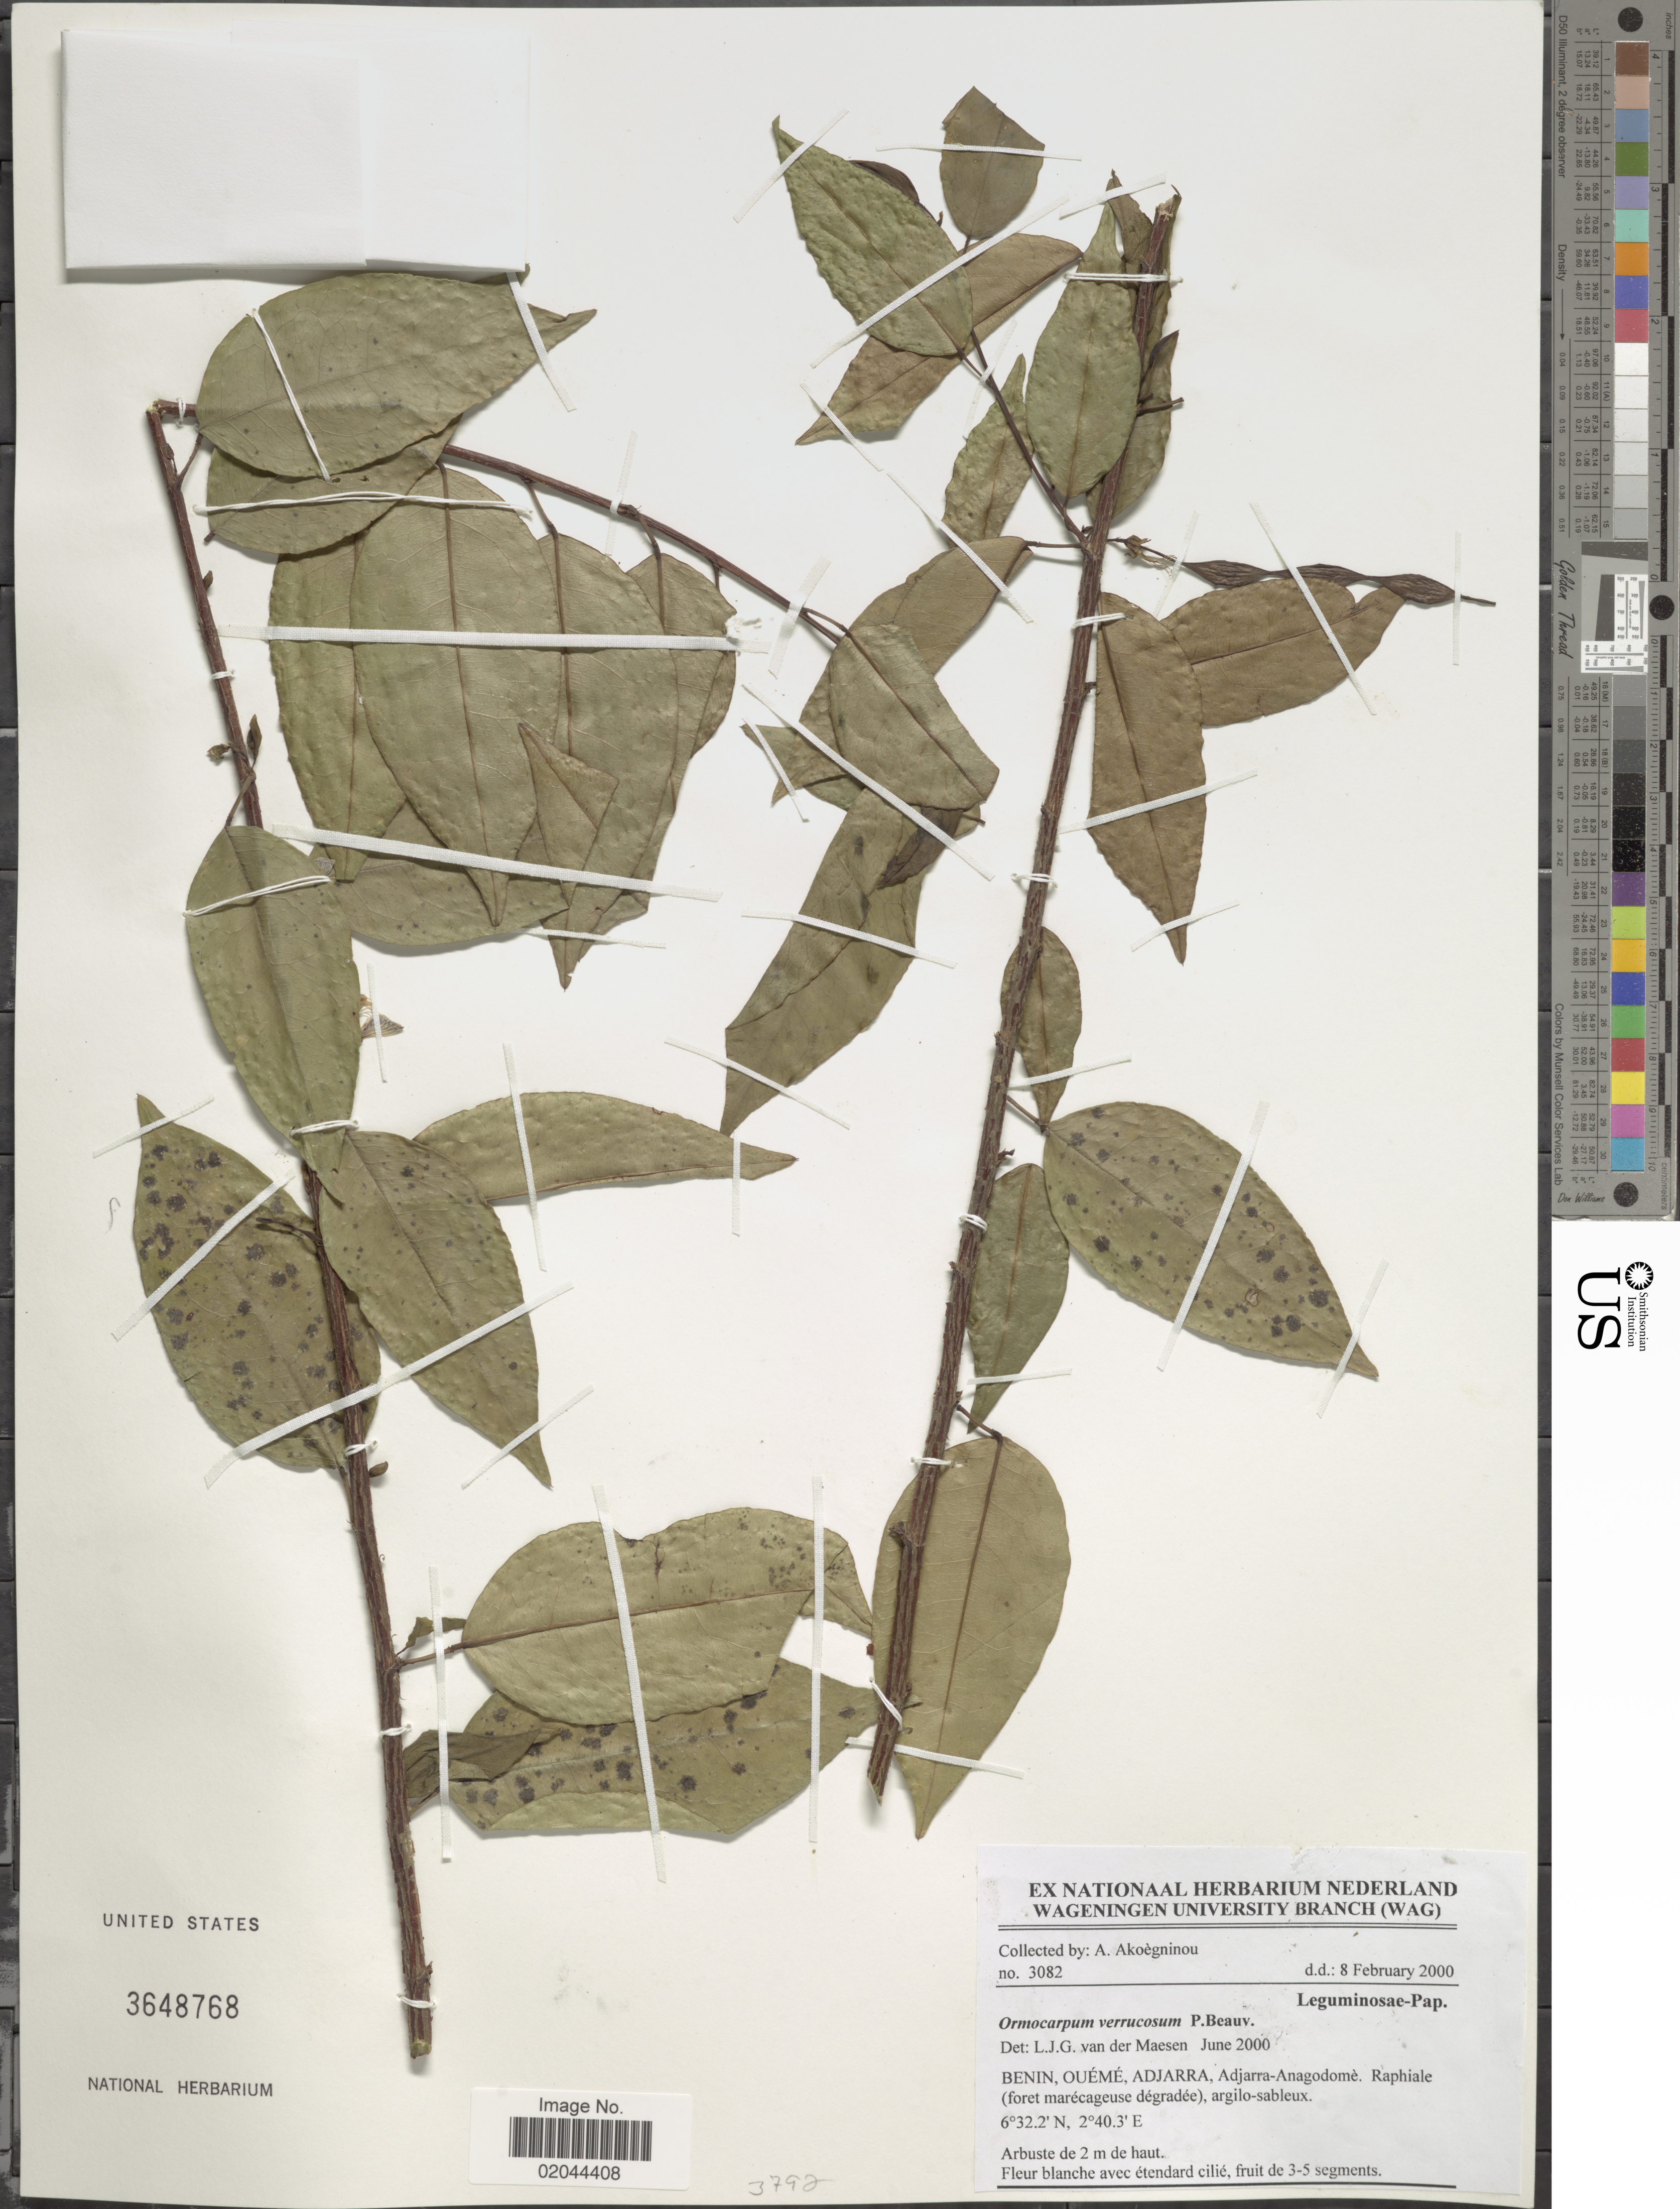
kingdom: Plantae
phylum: Tracheophyta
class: Magnoliopsida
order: Fabales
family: Fabaceae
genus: Ormocarpum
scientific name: Ormocarpum verrucosum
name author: P. Beauv.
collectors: A. Akoegninou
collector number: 3082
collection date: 2000-02-08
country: Benin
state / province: Oueme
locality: Adjarra, Adjarra-Anagodome, Raphiale (foret marecaguese degradee), argilo-sableux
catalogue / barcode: US 3648768